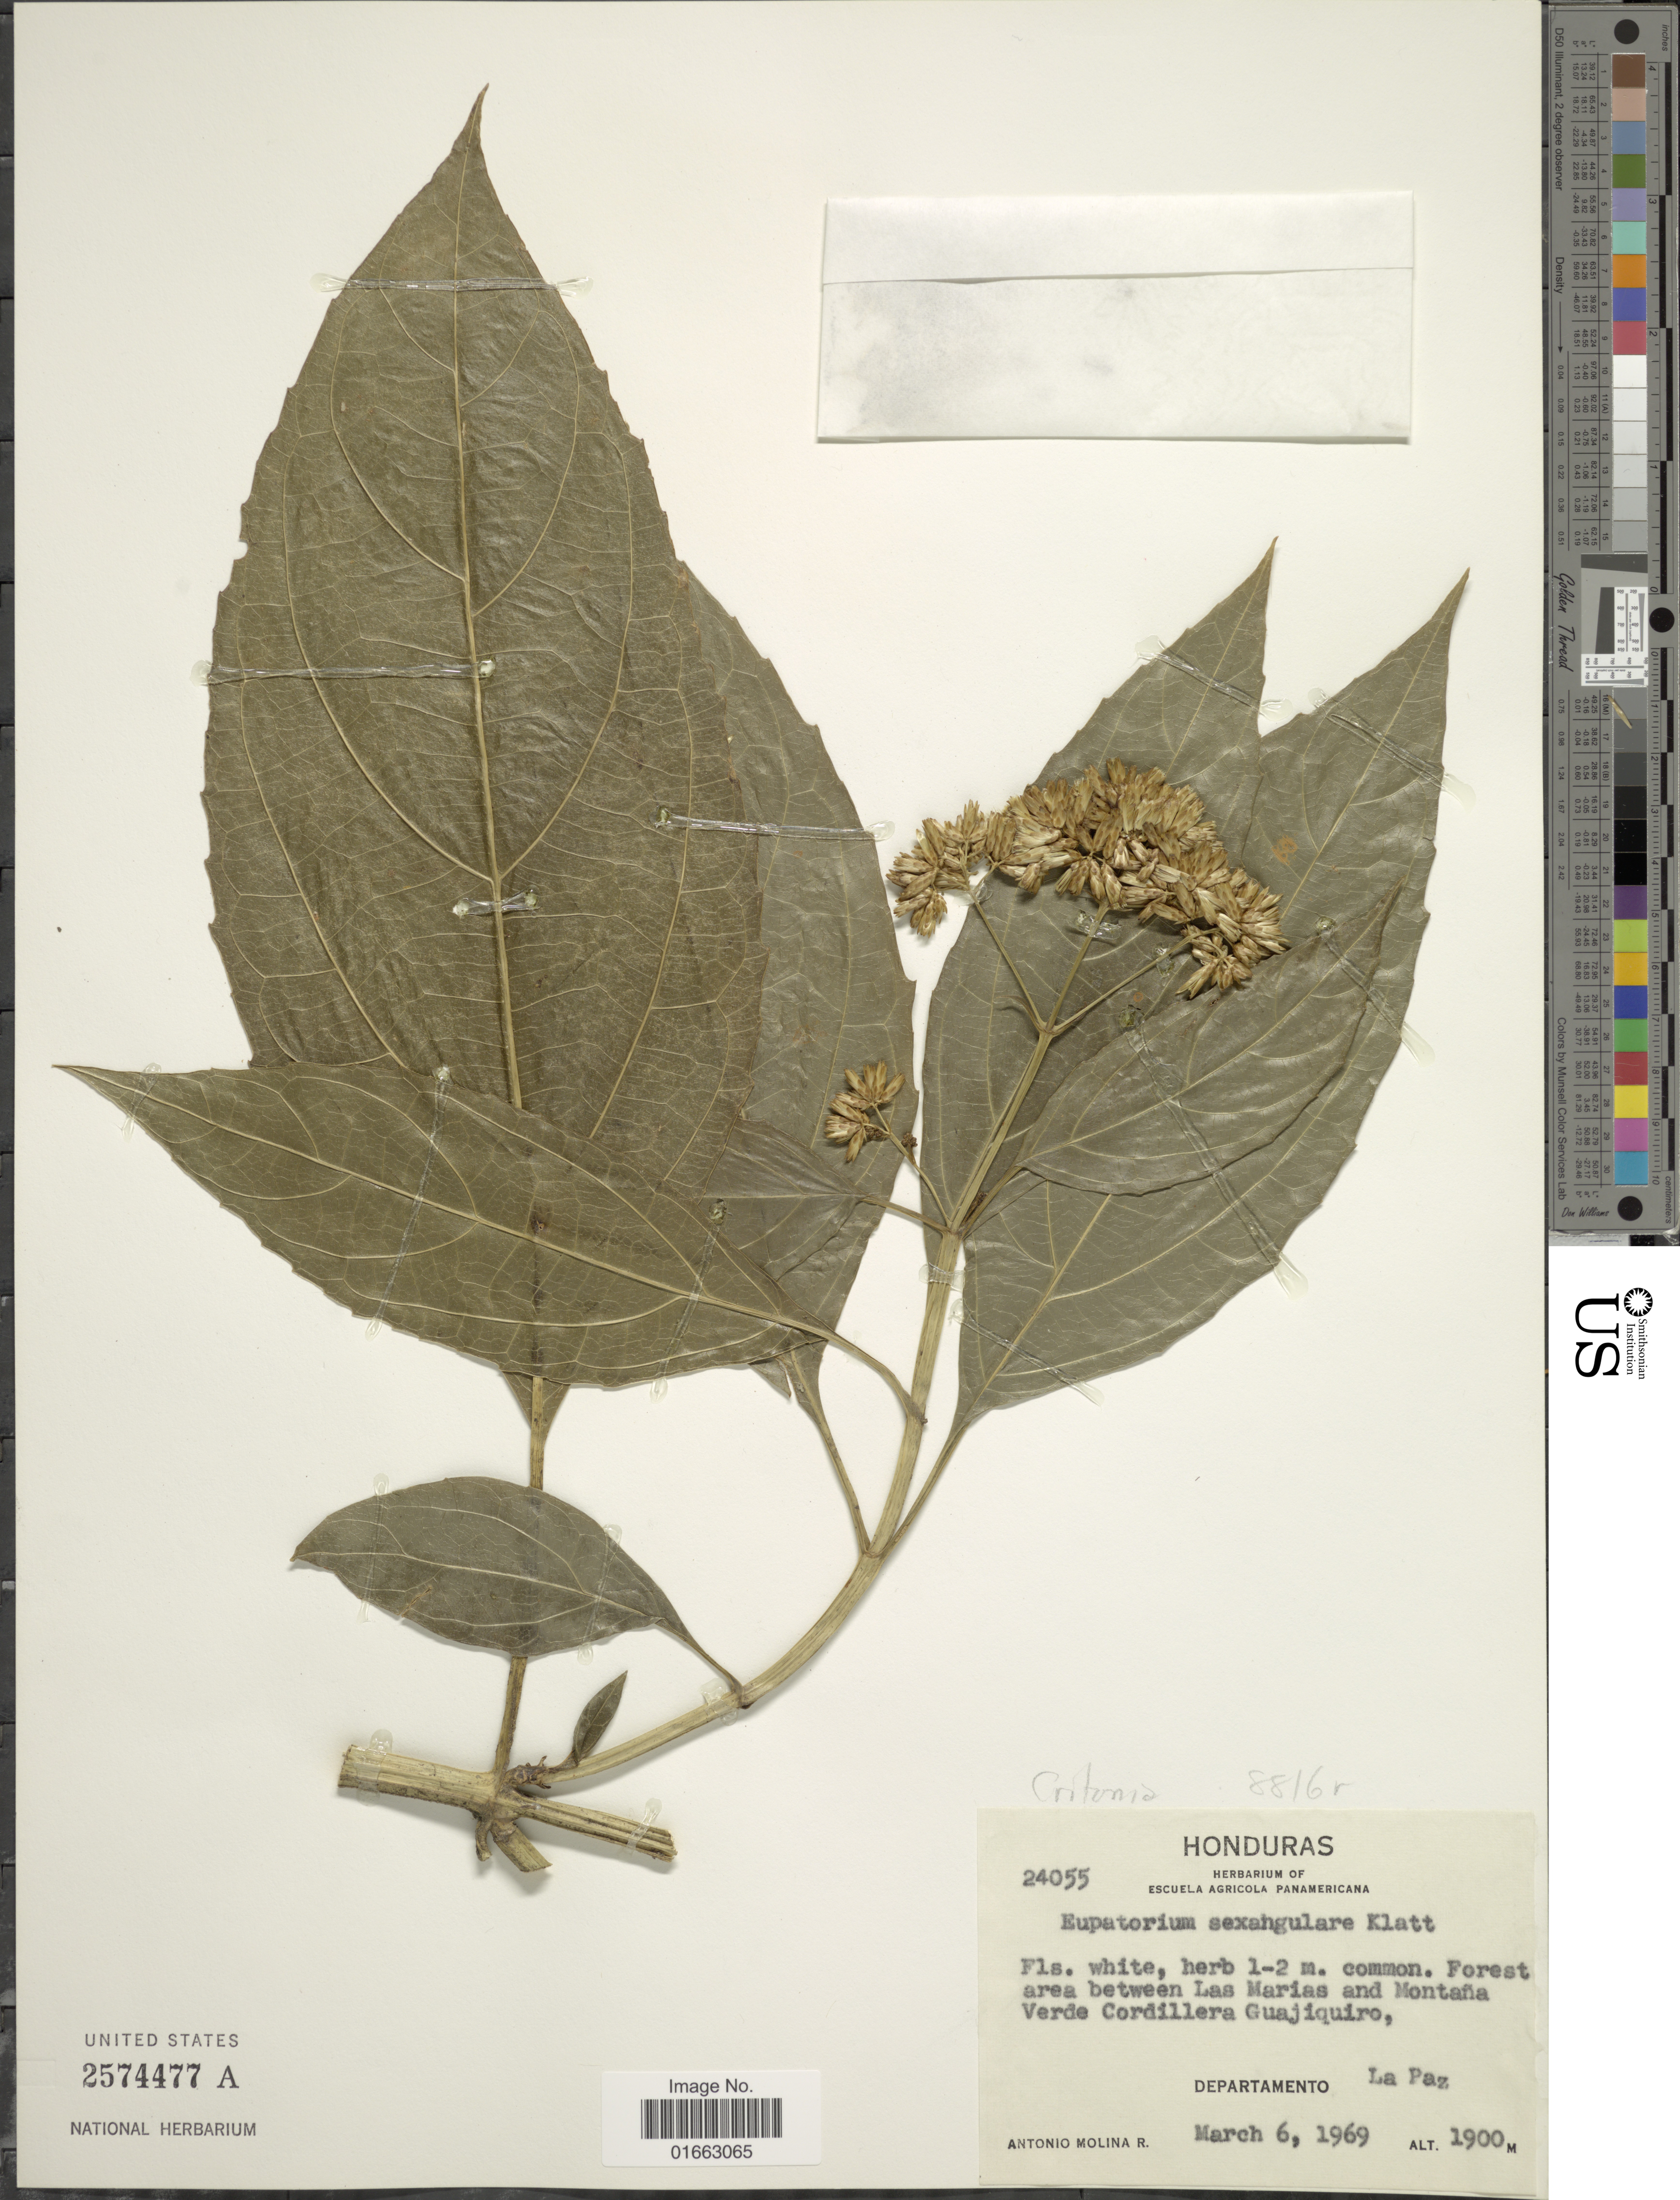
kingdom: Plantae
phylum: Tracheophyta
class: Magnoliopsida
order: Asterales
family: Asteraceae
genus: Critonia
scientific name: Critonia sexangularis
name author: (Klatt) R.M. King & H. Rob.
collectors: A. Molina R.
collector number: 24055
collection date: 1969-03-06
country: Honduras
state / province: La Paz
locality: Forest area between Las Marias nad Montaña Verde Cordillera Guajiquiro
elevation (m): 1900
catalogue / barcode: US 2574477A